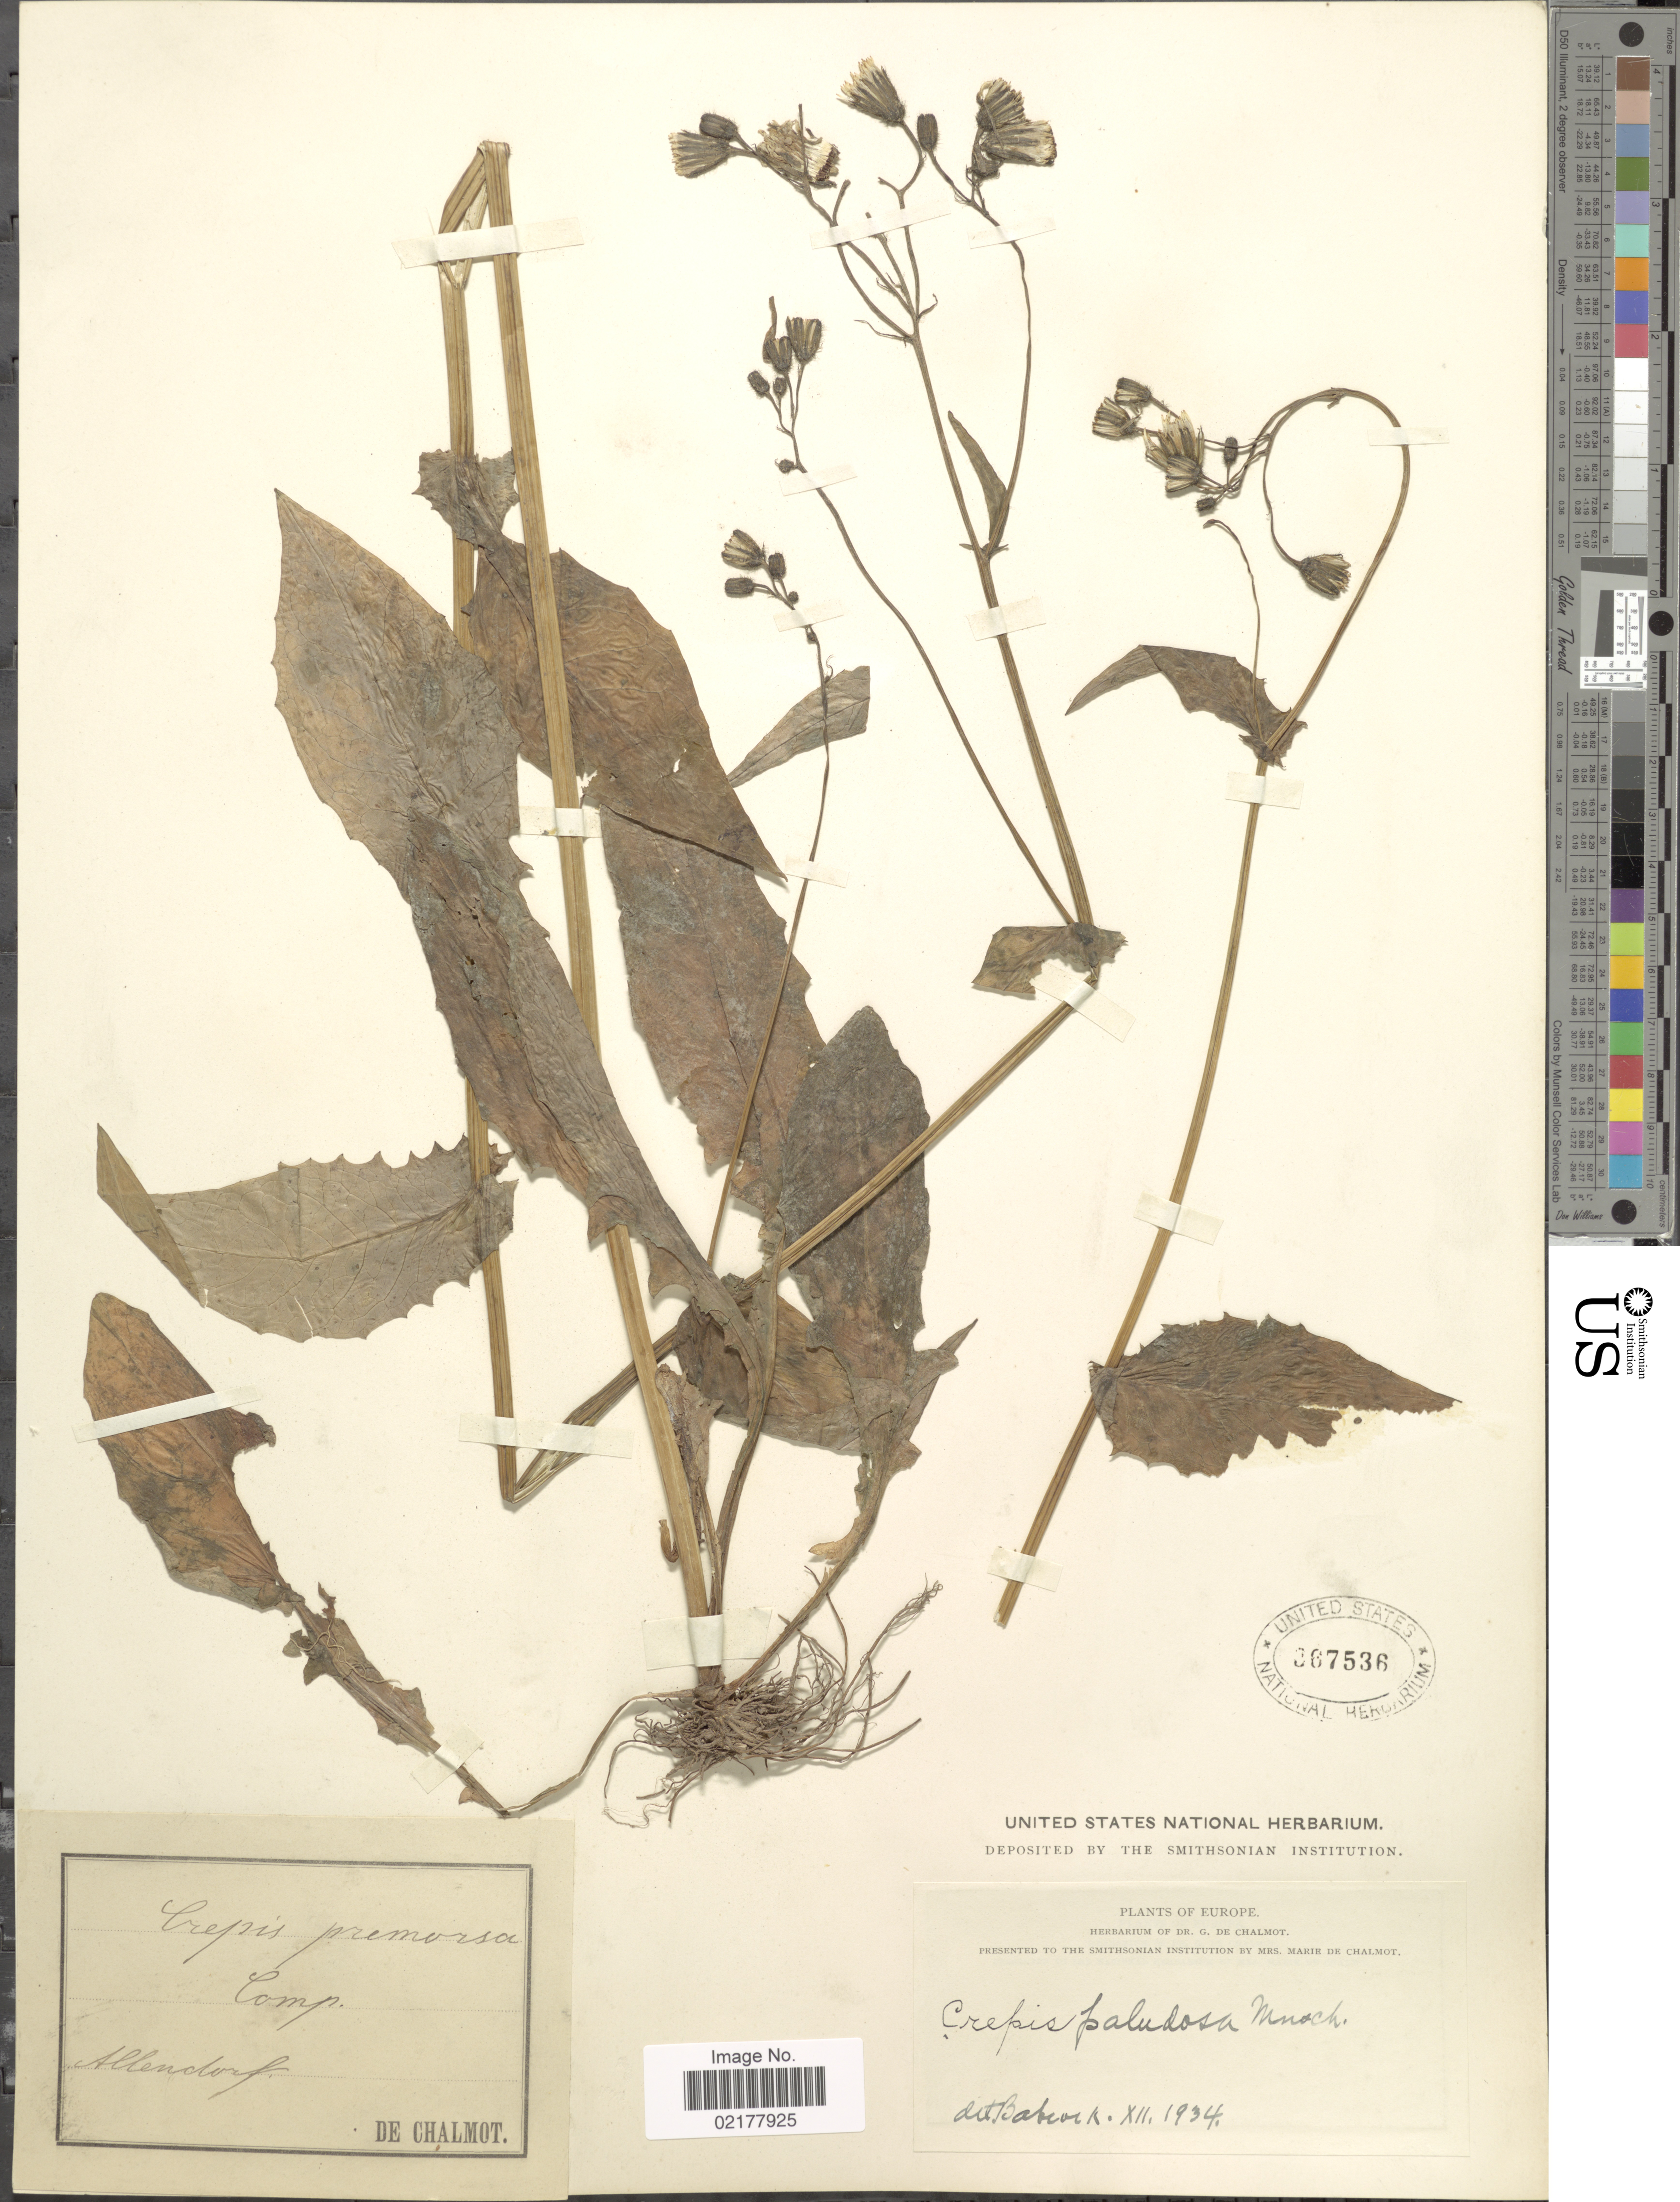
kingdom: Plantae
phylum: Tracheophyta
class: Magnoliopsida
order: Asterales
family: Asteraceae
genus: Crepis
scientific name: Crepis paludosa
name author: (L.) Moench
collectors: G. de Chalmot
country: Germany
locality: Europe. Allendorf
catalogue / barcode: US 367536